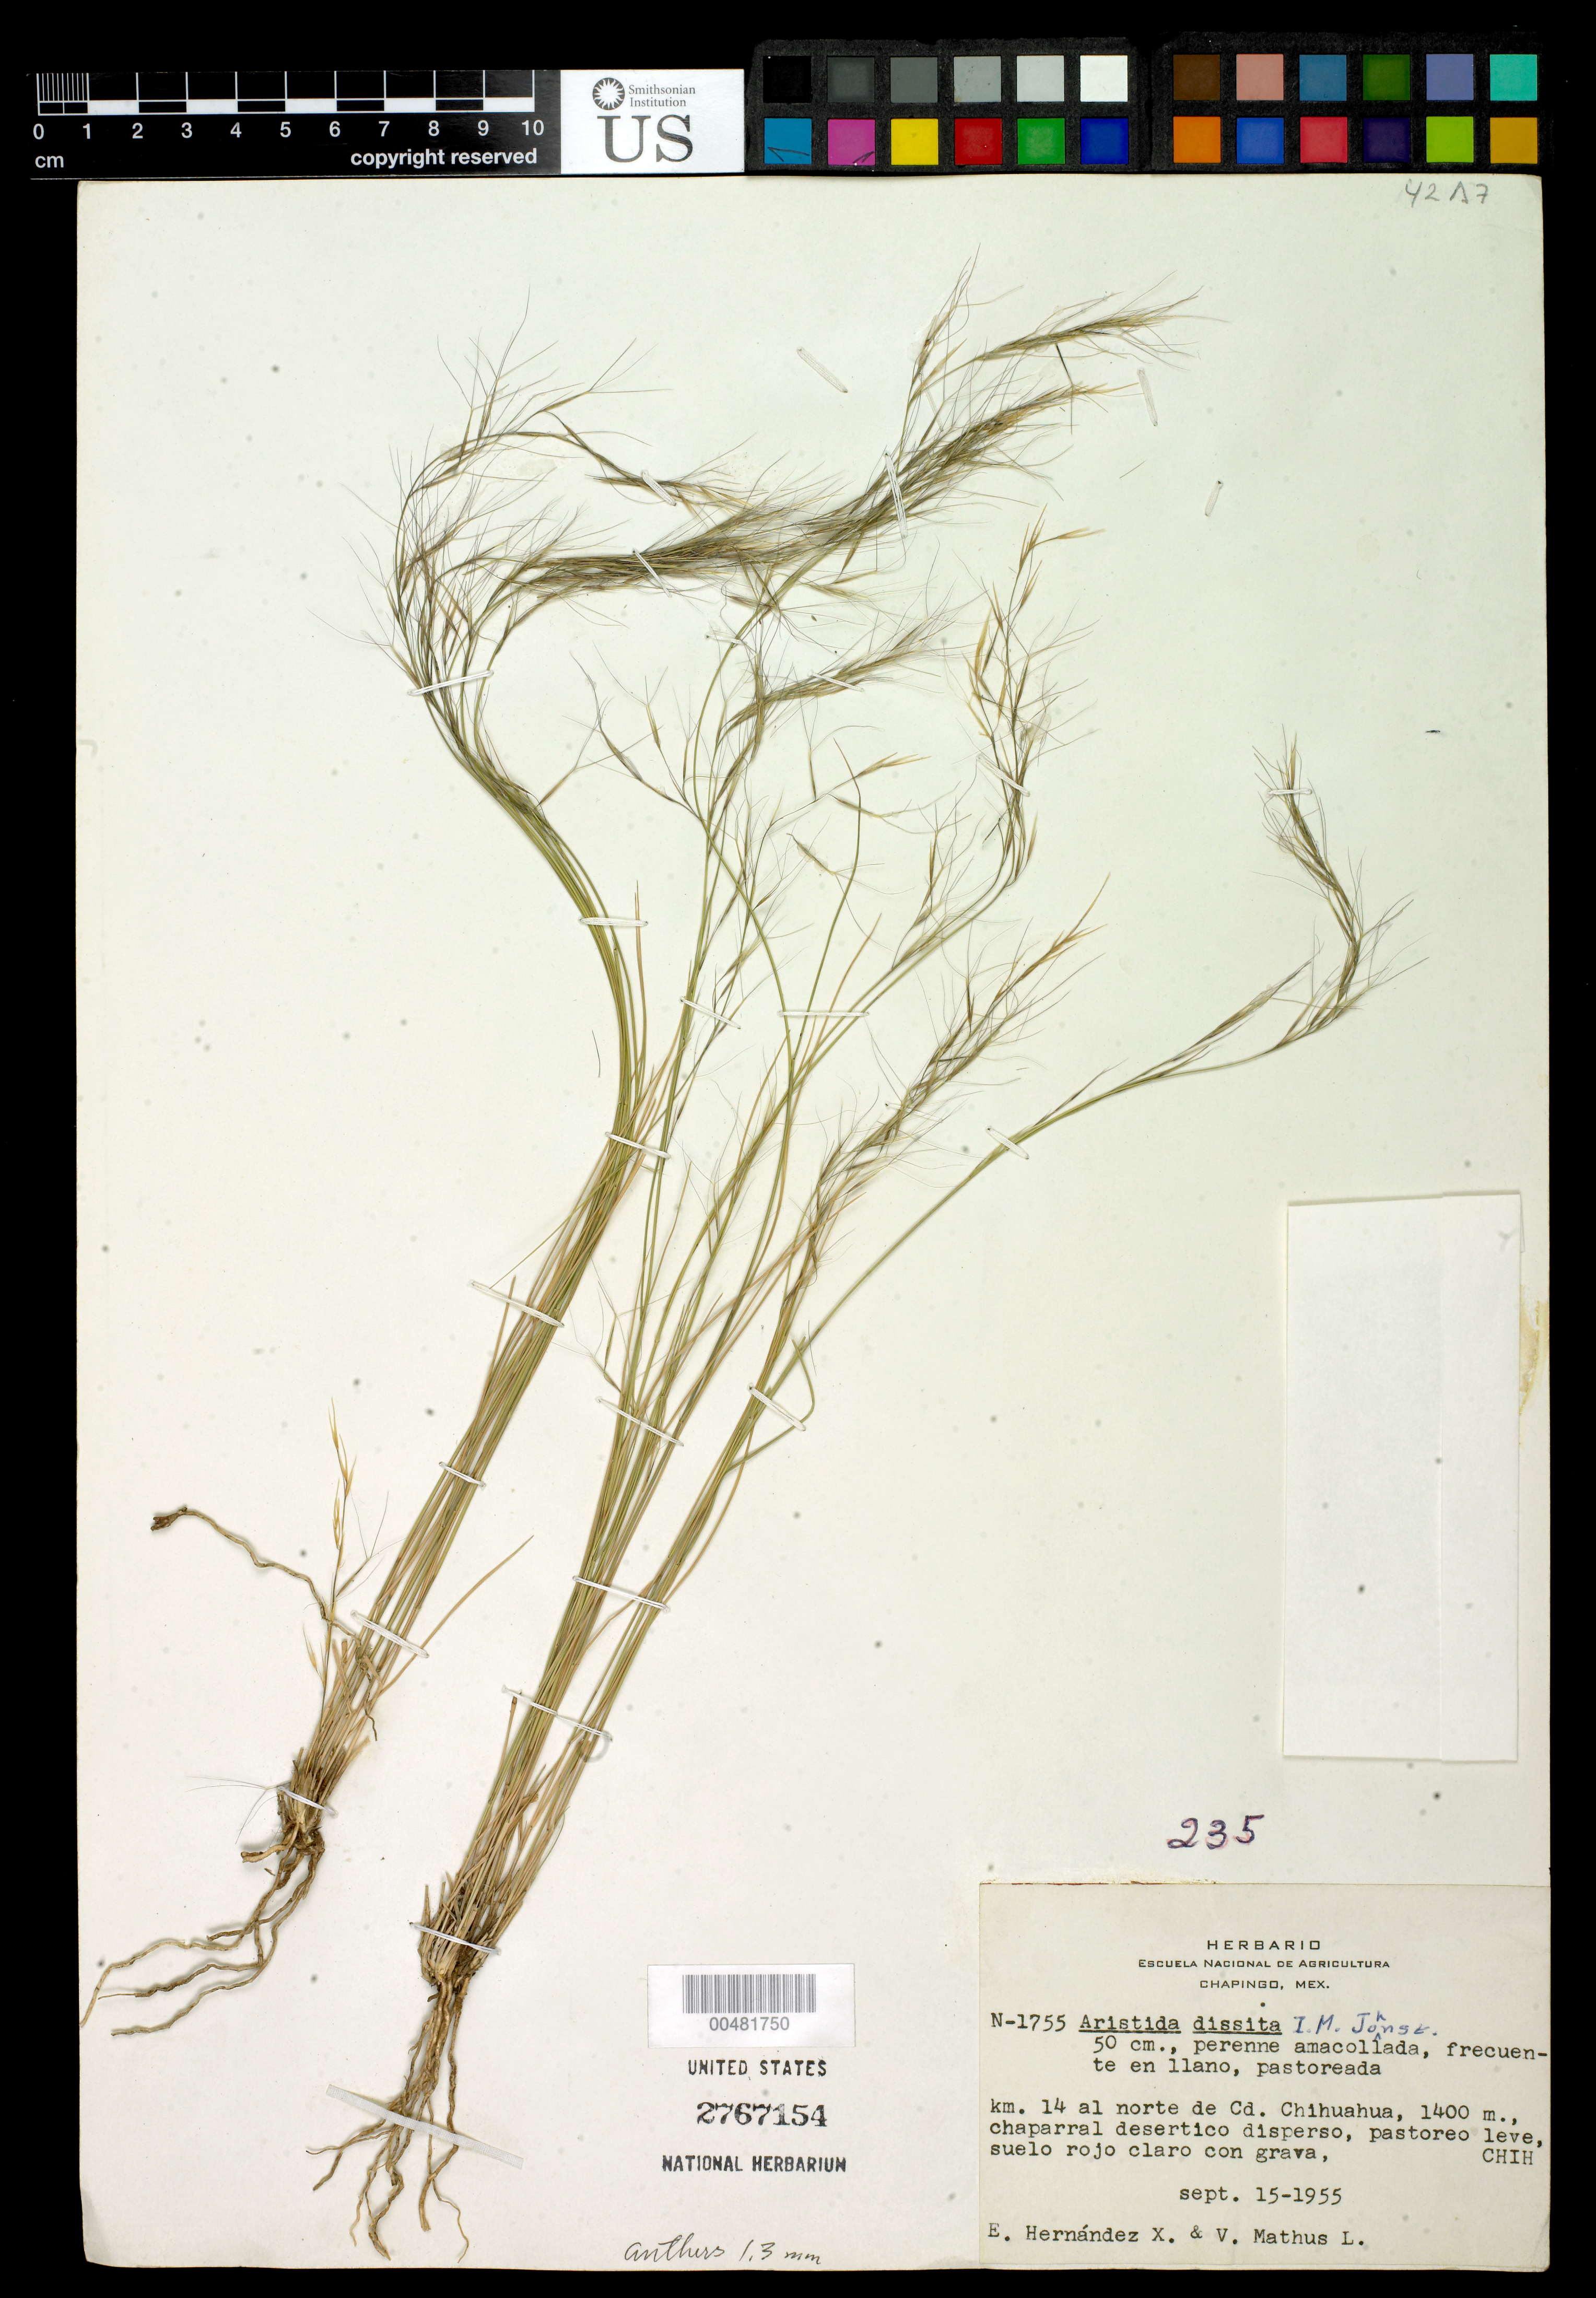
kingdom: Plantae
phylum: Tracheophyta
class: Liliopsida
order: Poales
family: Poaceae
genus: Aristida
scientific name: Aristida pansa f. dissita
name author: (I.M. Johnst.) Allred & Valdés-Reyna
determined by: Poaceae Reorganization Project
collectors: E. I. Hernández-X. & V. Mathus L.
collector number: N-1755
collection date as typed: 15 Sep 1955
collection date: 1955-09-15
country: Mexico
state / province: Chihuahua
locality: Km 14 N of Cd. Chihuahua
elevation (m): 1400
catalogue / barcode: US 2767154